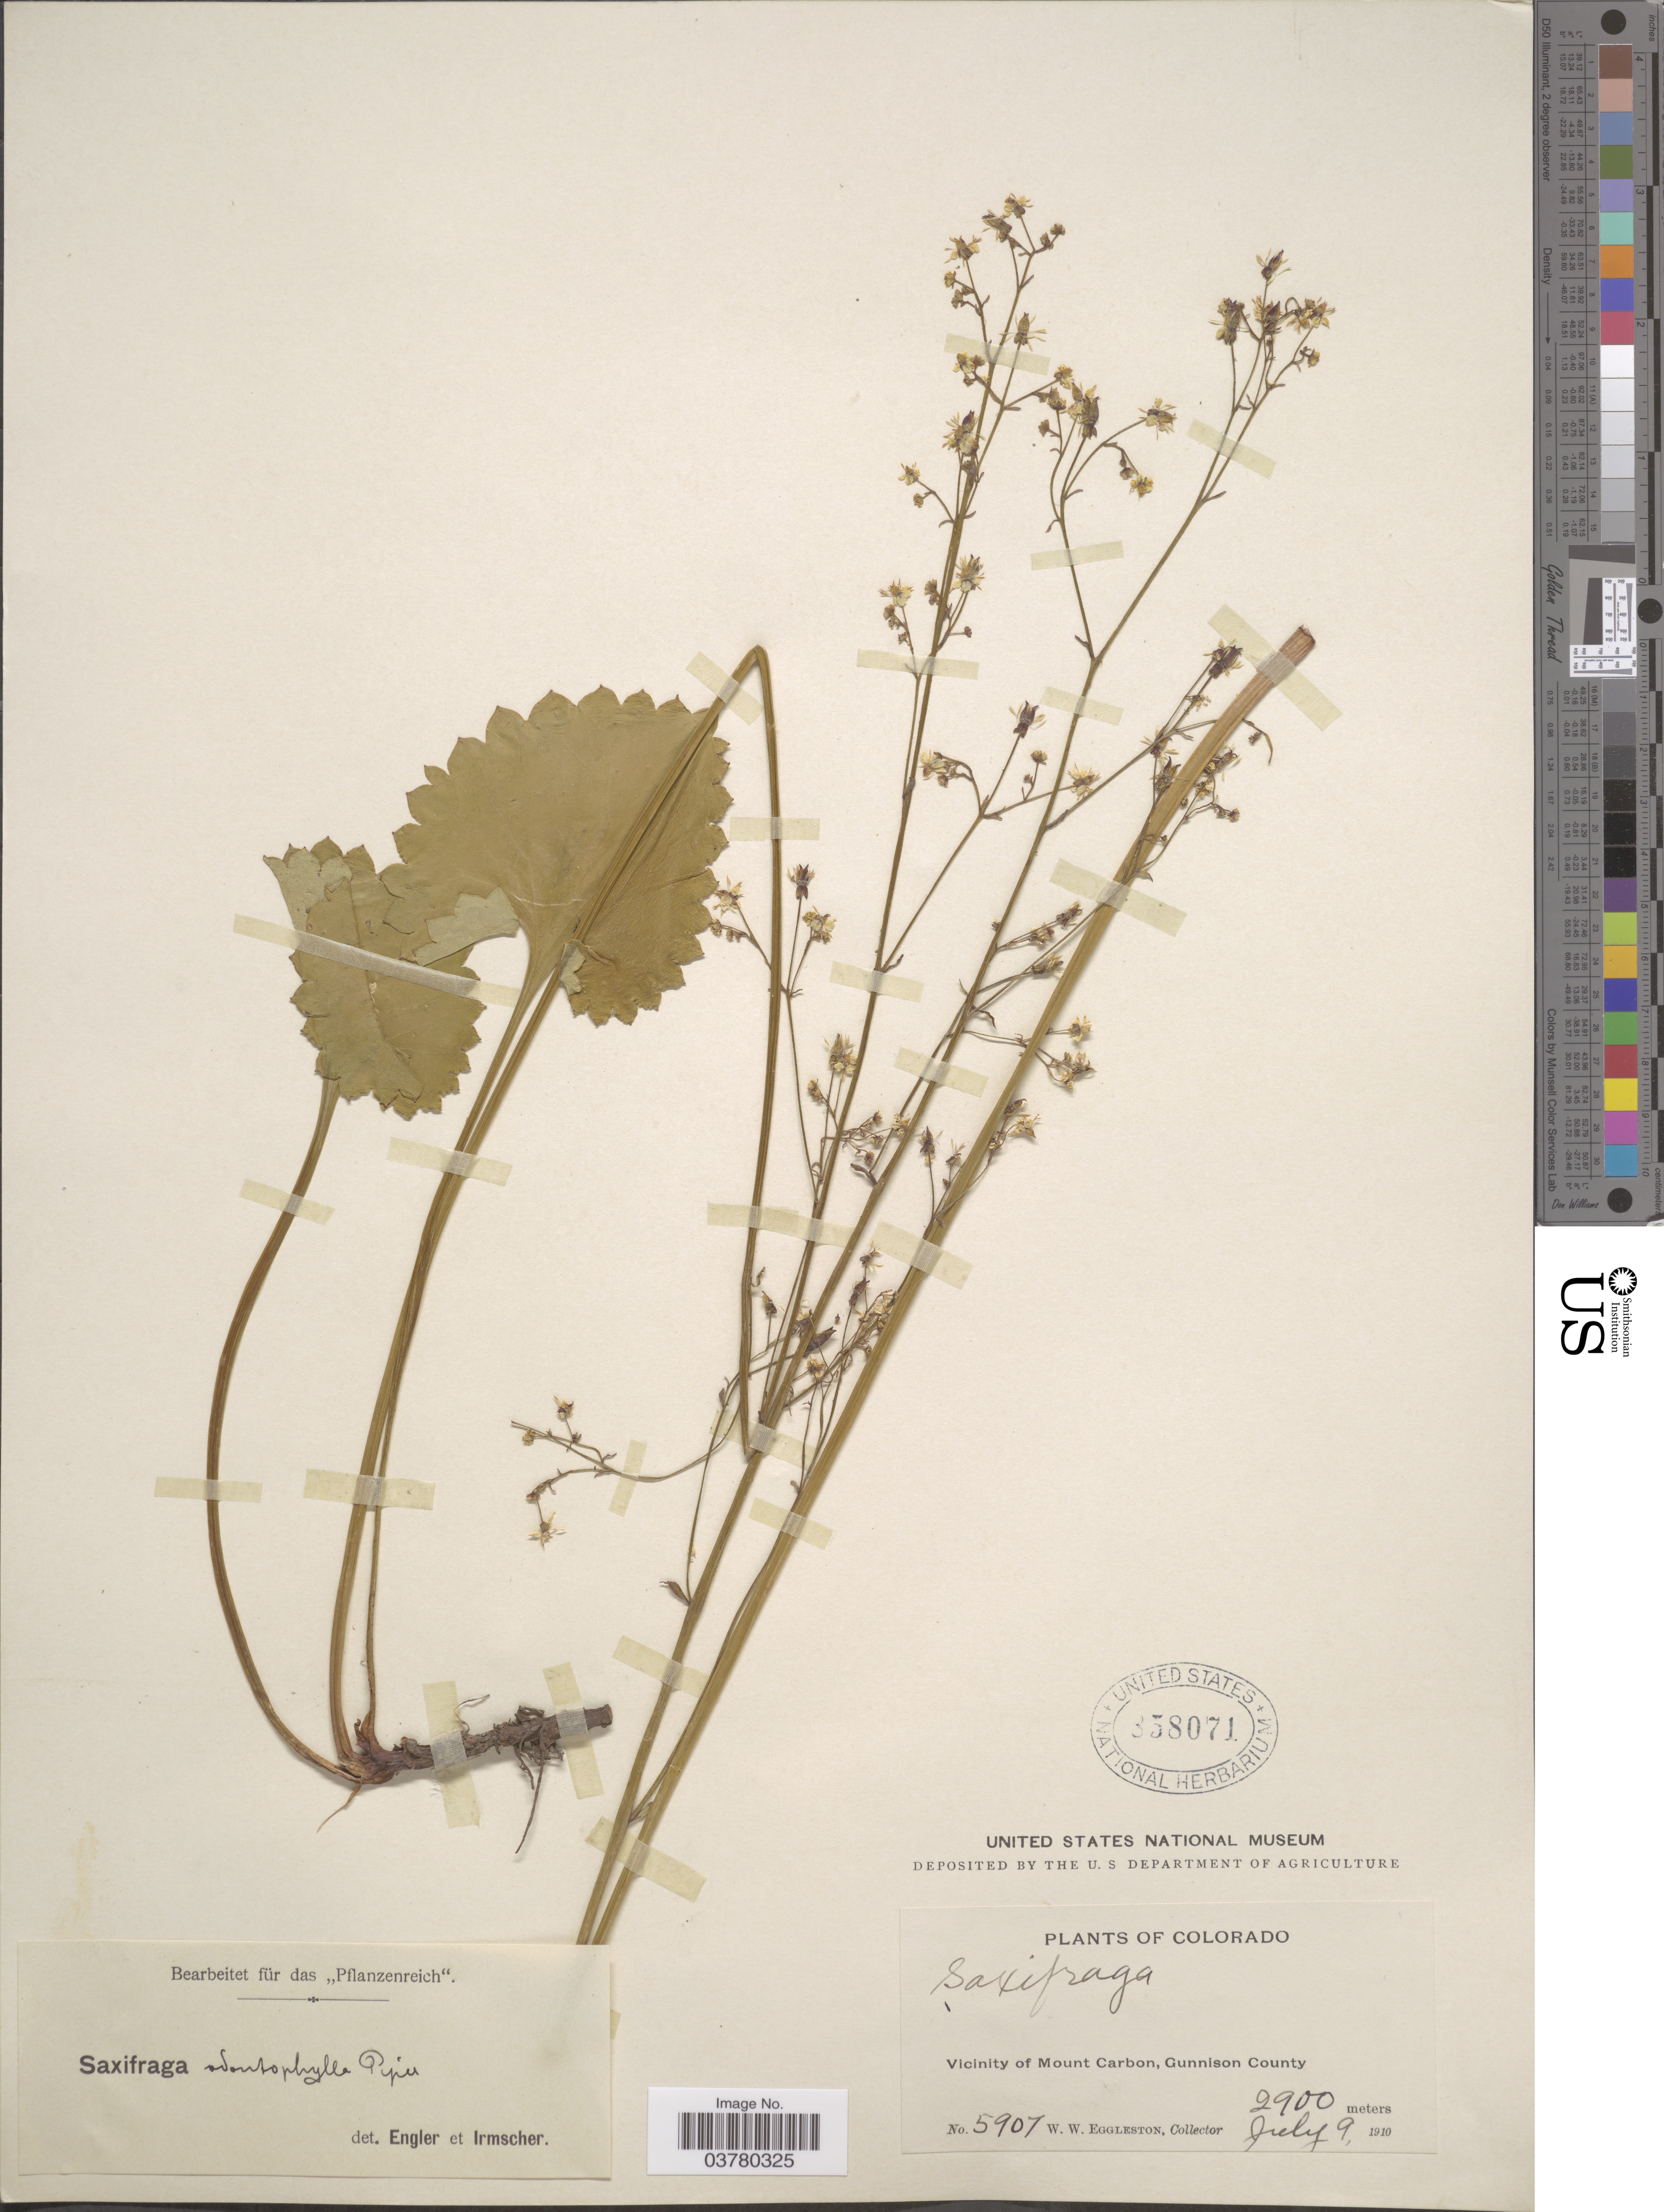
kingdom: Plantae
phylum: Tracheophyta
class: Magnoliopsida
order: Saxifragales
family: Saxifragaceae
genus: Micranthes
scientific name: Micranthes odontoloma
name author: (Piper) A. Heller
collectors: W. W. Eggleston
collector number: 5907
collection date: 1910-07-09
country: United States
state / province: Colorado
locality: Vicinity of Mount Carbon, Gunnison County.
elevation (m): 2900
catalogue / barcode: US 358071